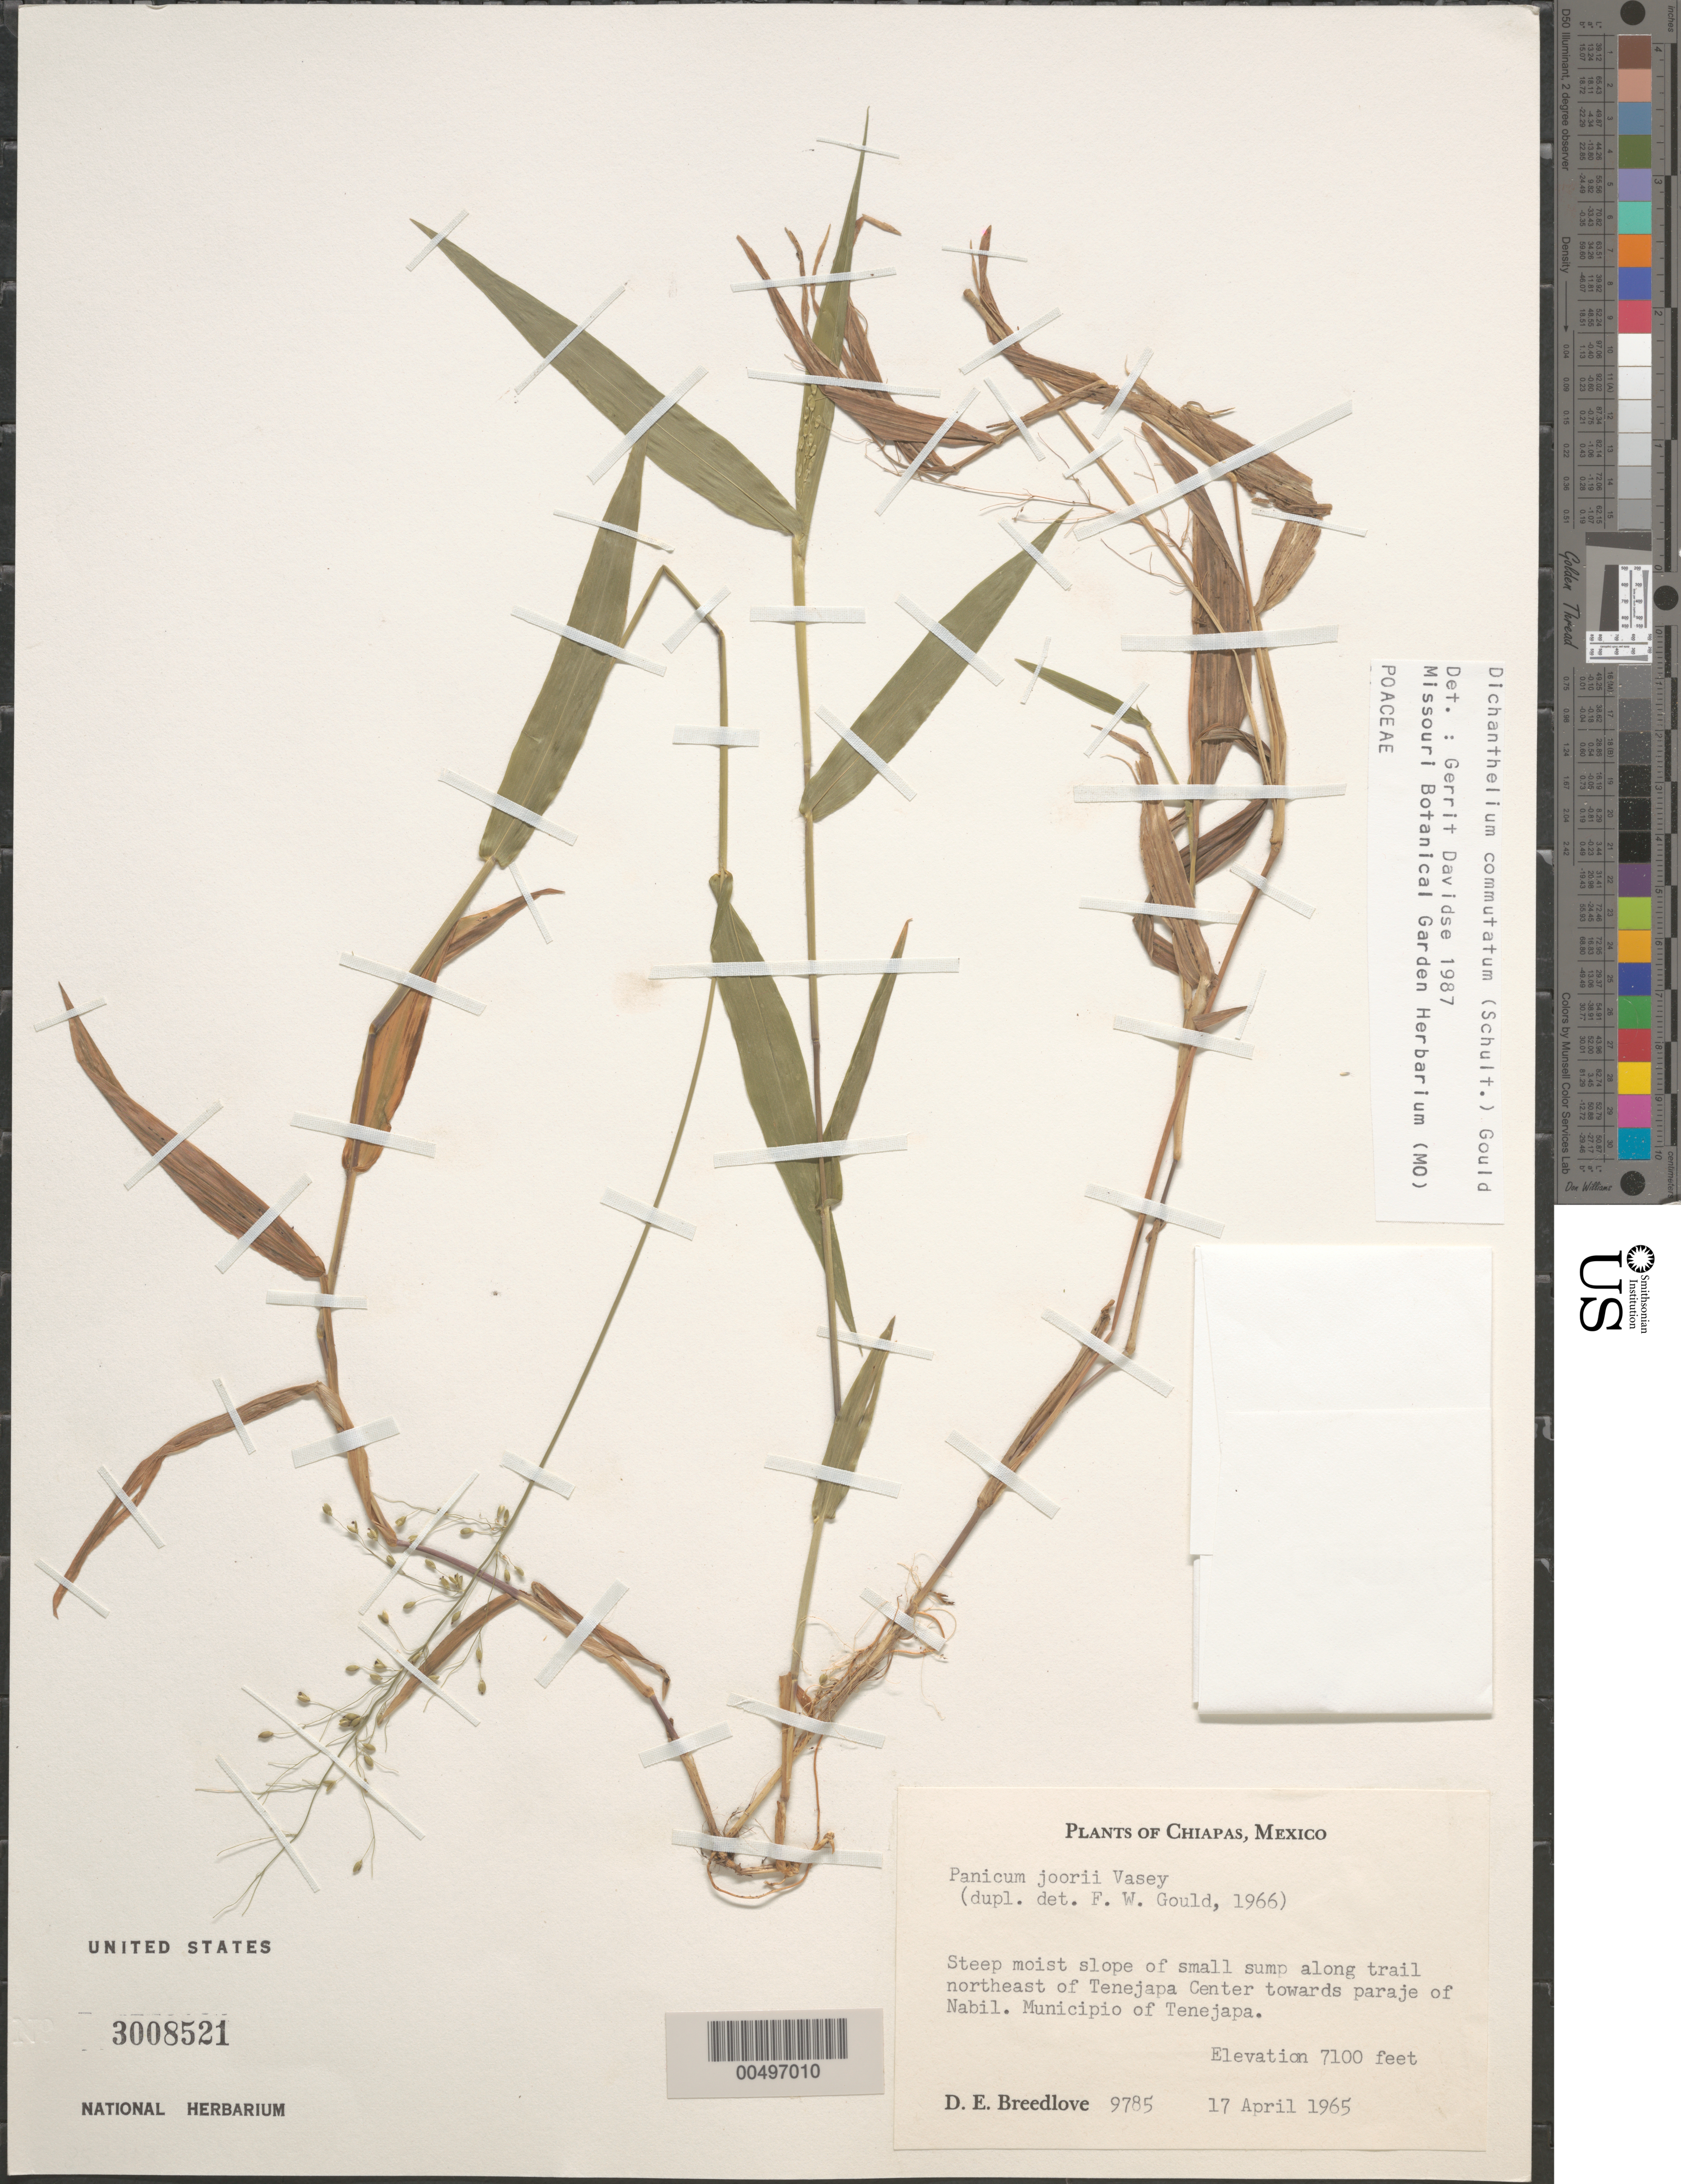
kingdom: Plantae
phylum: Tracheophyta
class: Liliopsida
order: Poales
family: Poaceae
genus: Dichanthelium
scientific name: Dichanthelium commutatum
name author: (Schult.) Gould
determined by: Davidse, Gerrit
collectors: D. E. Breedlove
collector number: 9785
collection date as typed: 17 Apr 1965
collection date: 1965-04-17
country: Mexico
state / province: Chiapas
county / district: Tenejapa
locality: Along trail NE of Tenejapa Center towards paraje of Nabil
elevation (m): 2164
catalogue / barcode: US 3008521